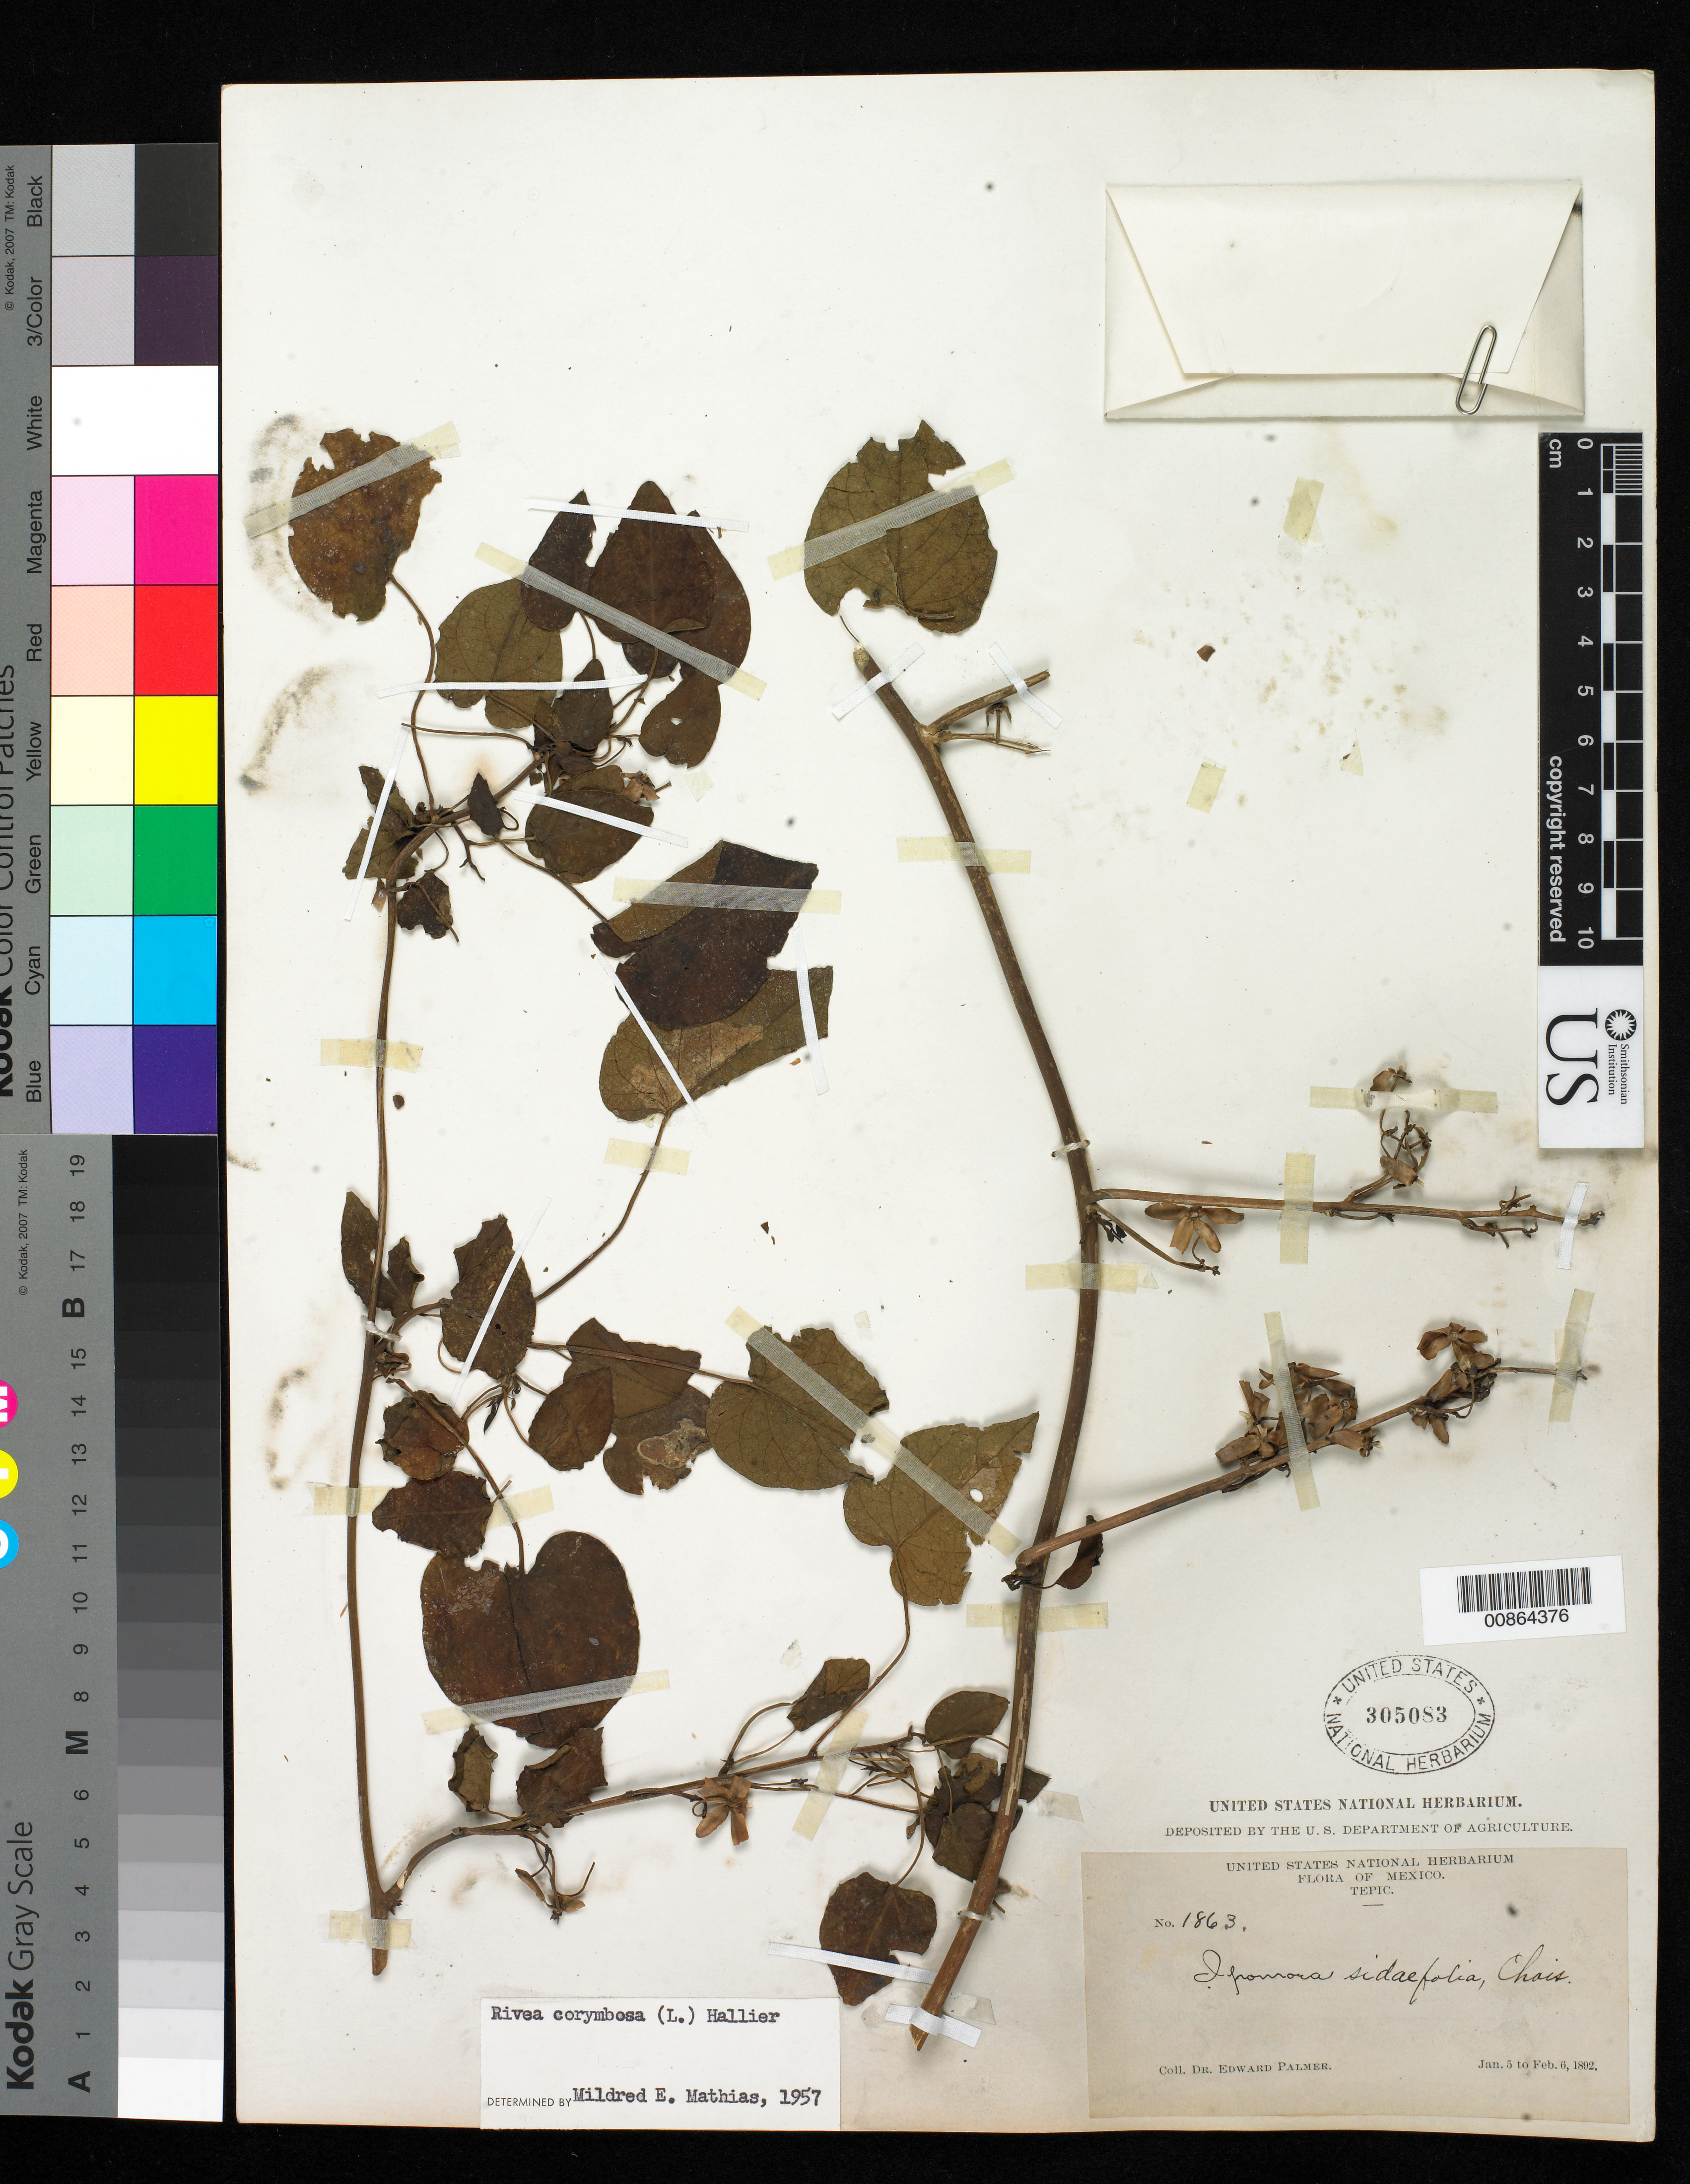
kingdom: Plantae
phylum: Tracheophyta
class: Magnoliopsida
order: Solanales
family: Convolvulaceae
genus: Turbina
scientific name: Turbina corymbosa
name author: (L.) Raf.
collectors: E. Palmer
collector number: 1863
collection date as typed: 05 Jan 1892 to 06 Feb 1892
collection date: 1892-01-05/1892-02-06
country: Mexico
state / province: Nayarit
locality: Tepic, Nayarit.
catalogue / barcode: US 305083